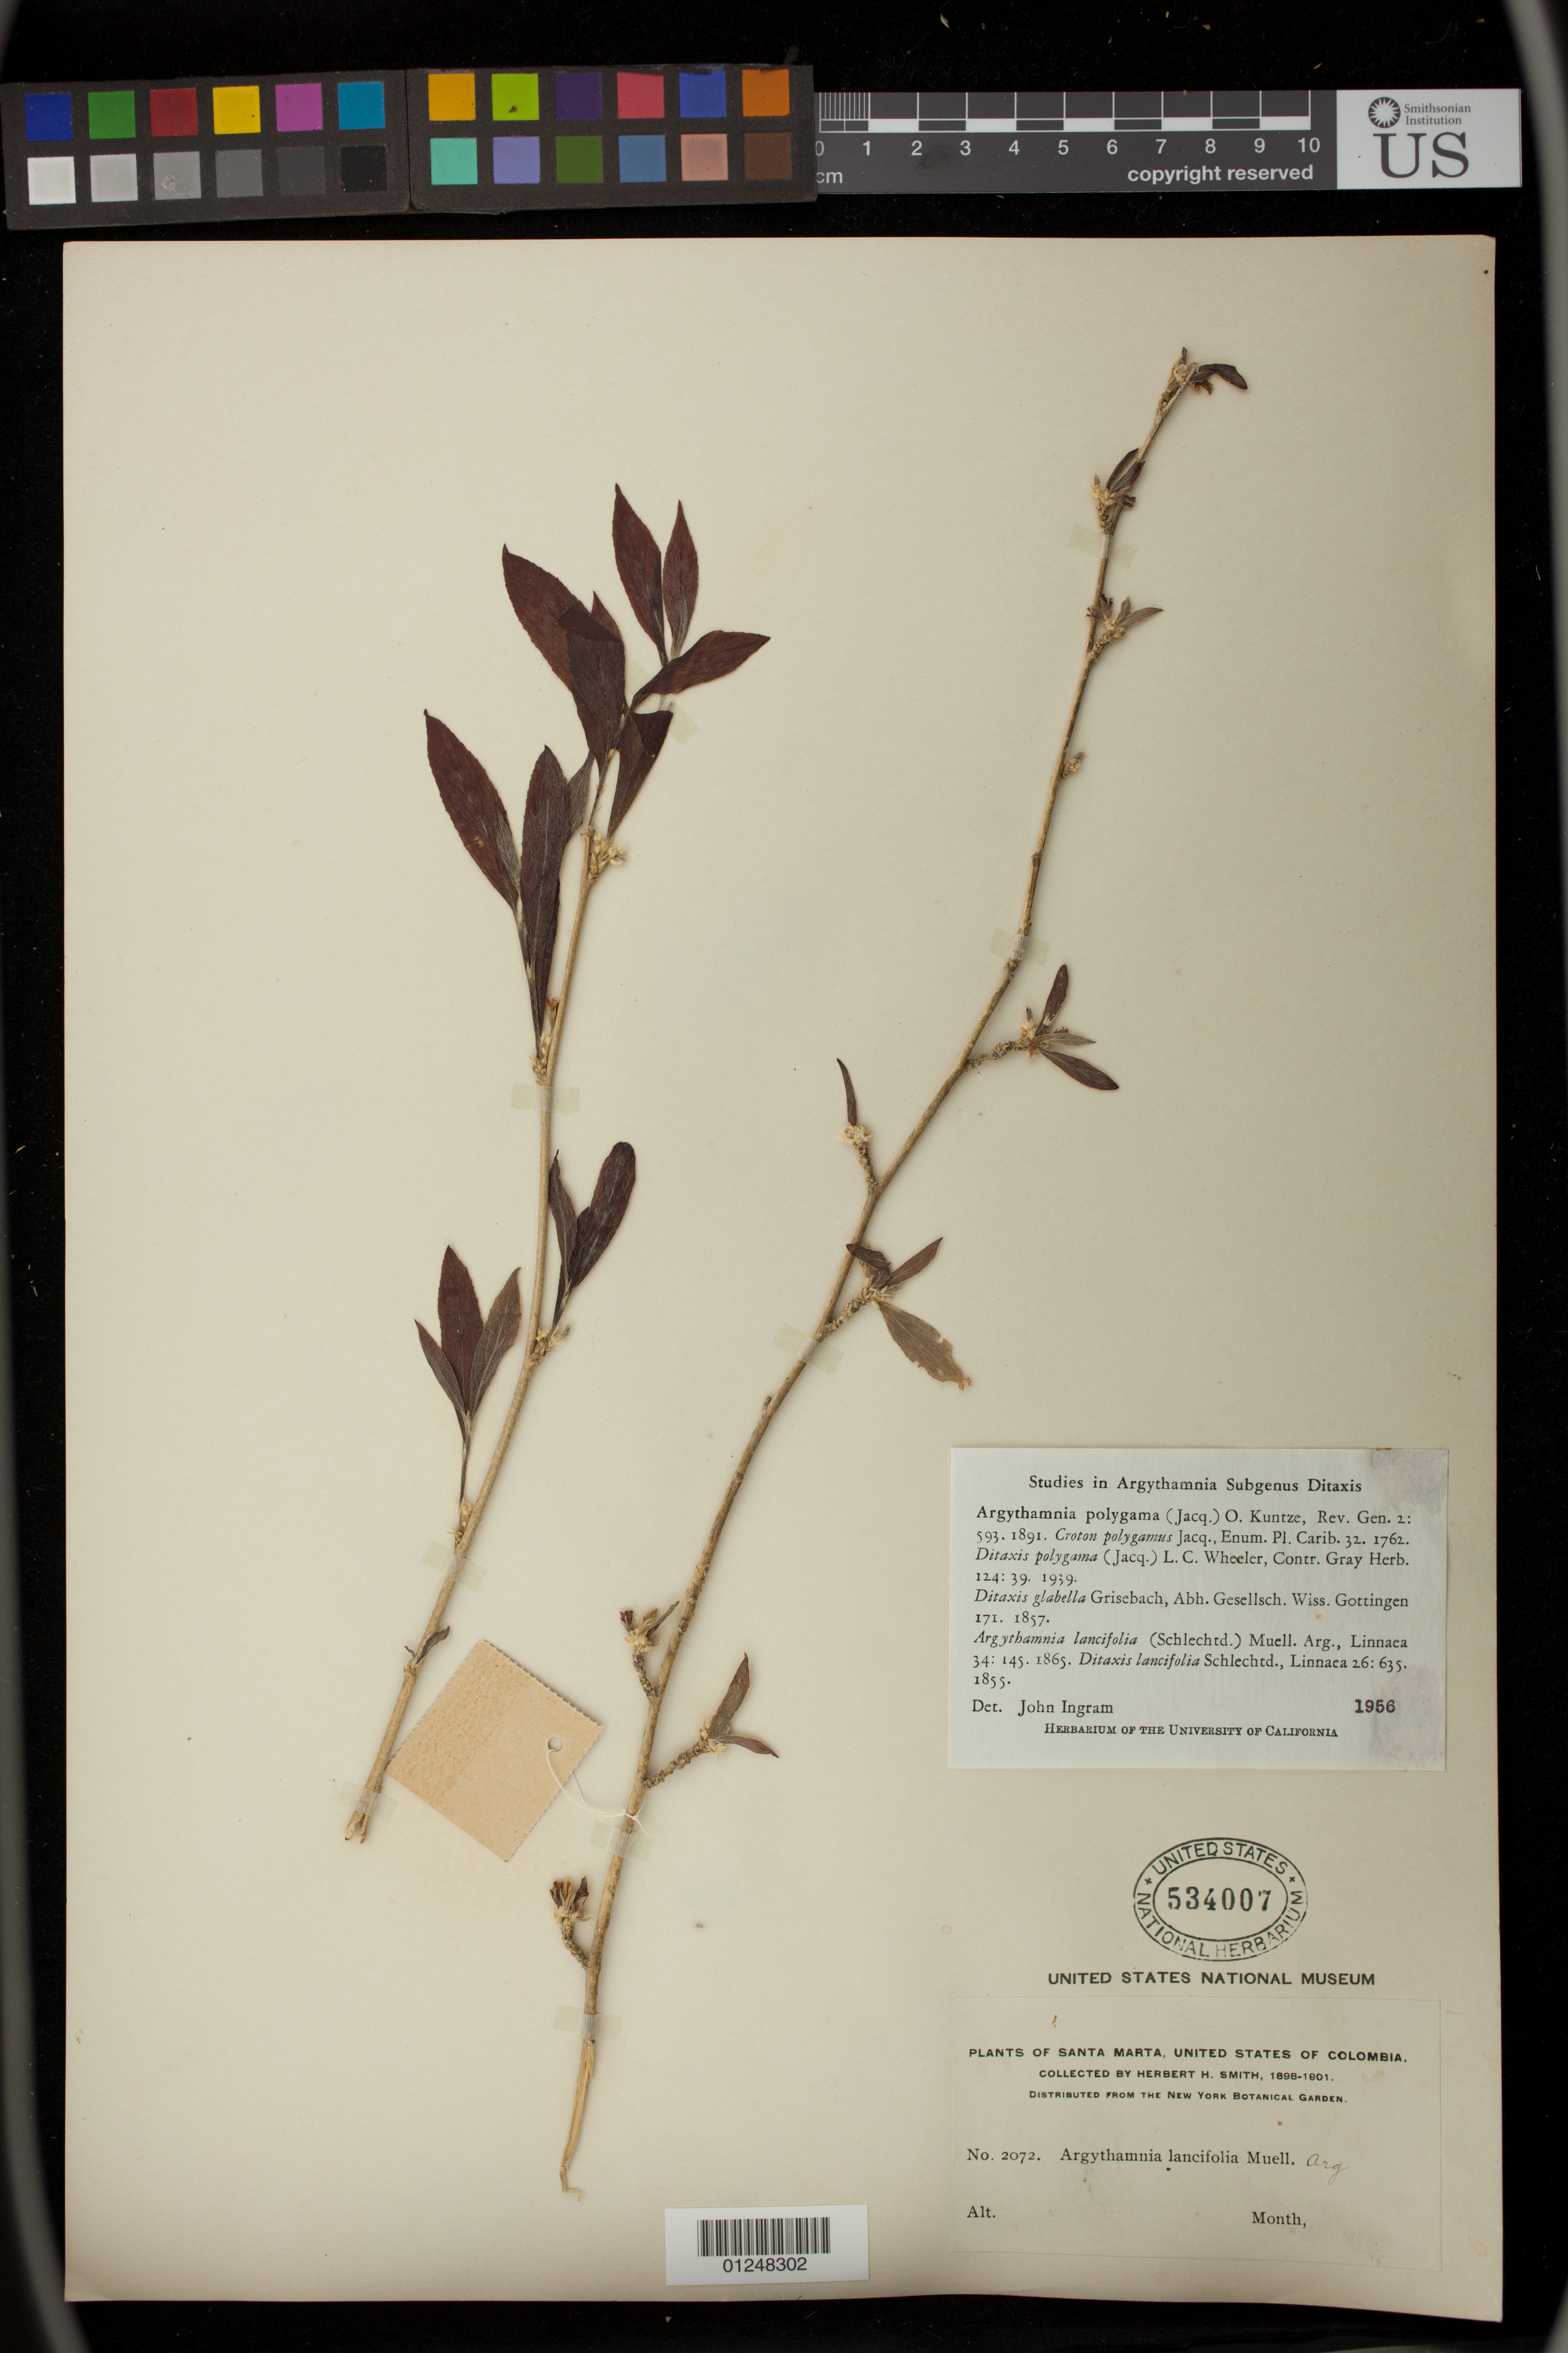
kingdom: Plantae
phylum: Tracheophyta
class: Magnoliopsida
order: Malpighiales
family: Euphorbiaceae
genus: Argythamnia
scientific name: Argythamnia polygama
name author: (Jacq.) Kuntze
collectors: H. H. Smith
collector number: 2072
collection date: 1898/1901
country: Colombia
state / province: Magdalena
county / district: Santa Marta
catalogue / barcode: US 534007